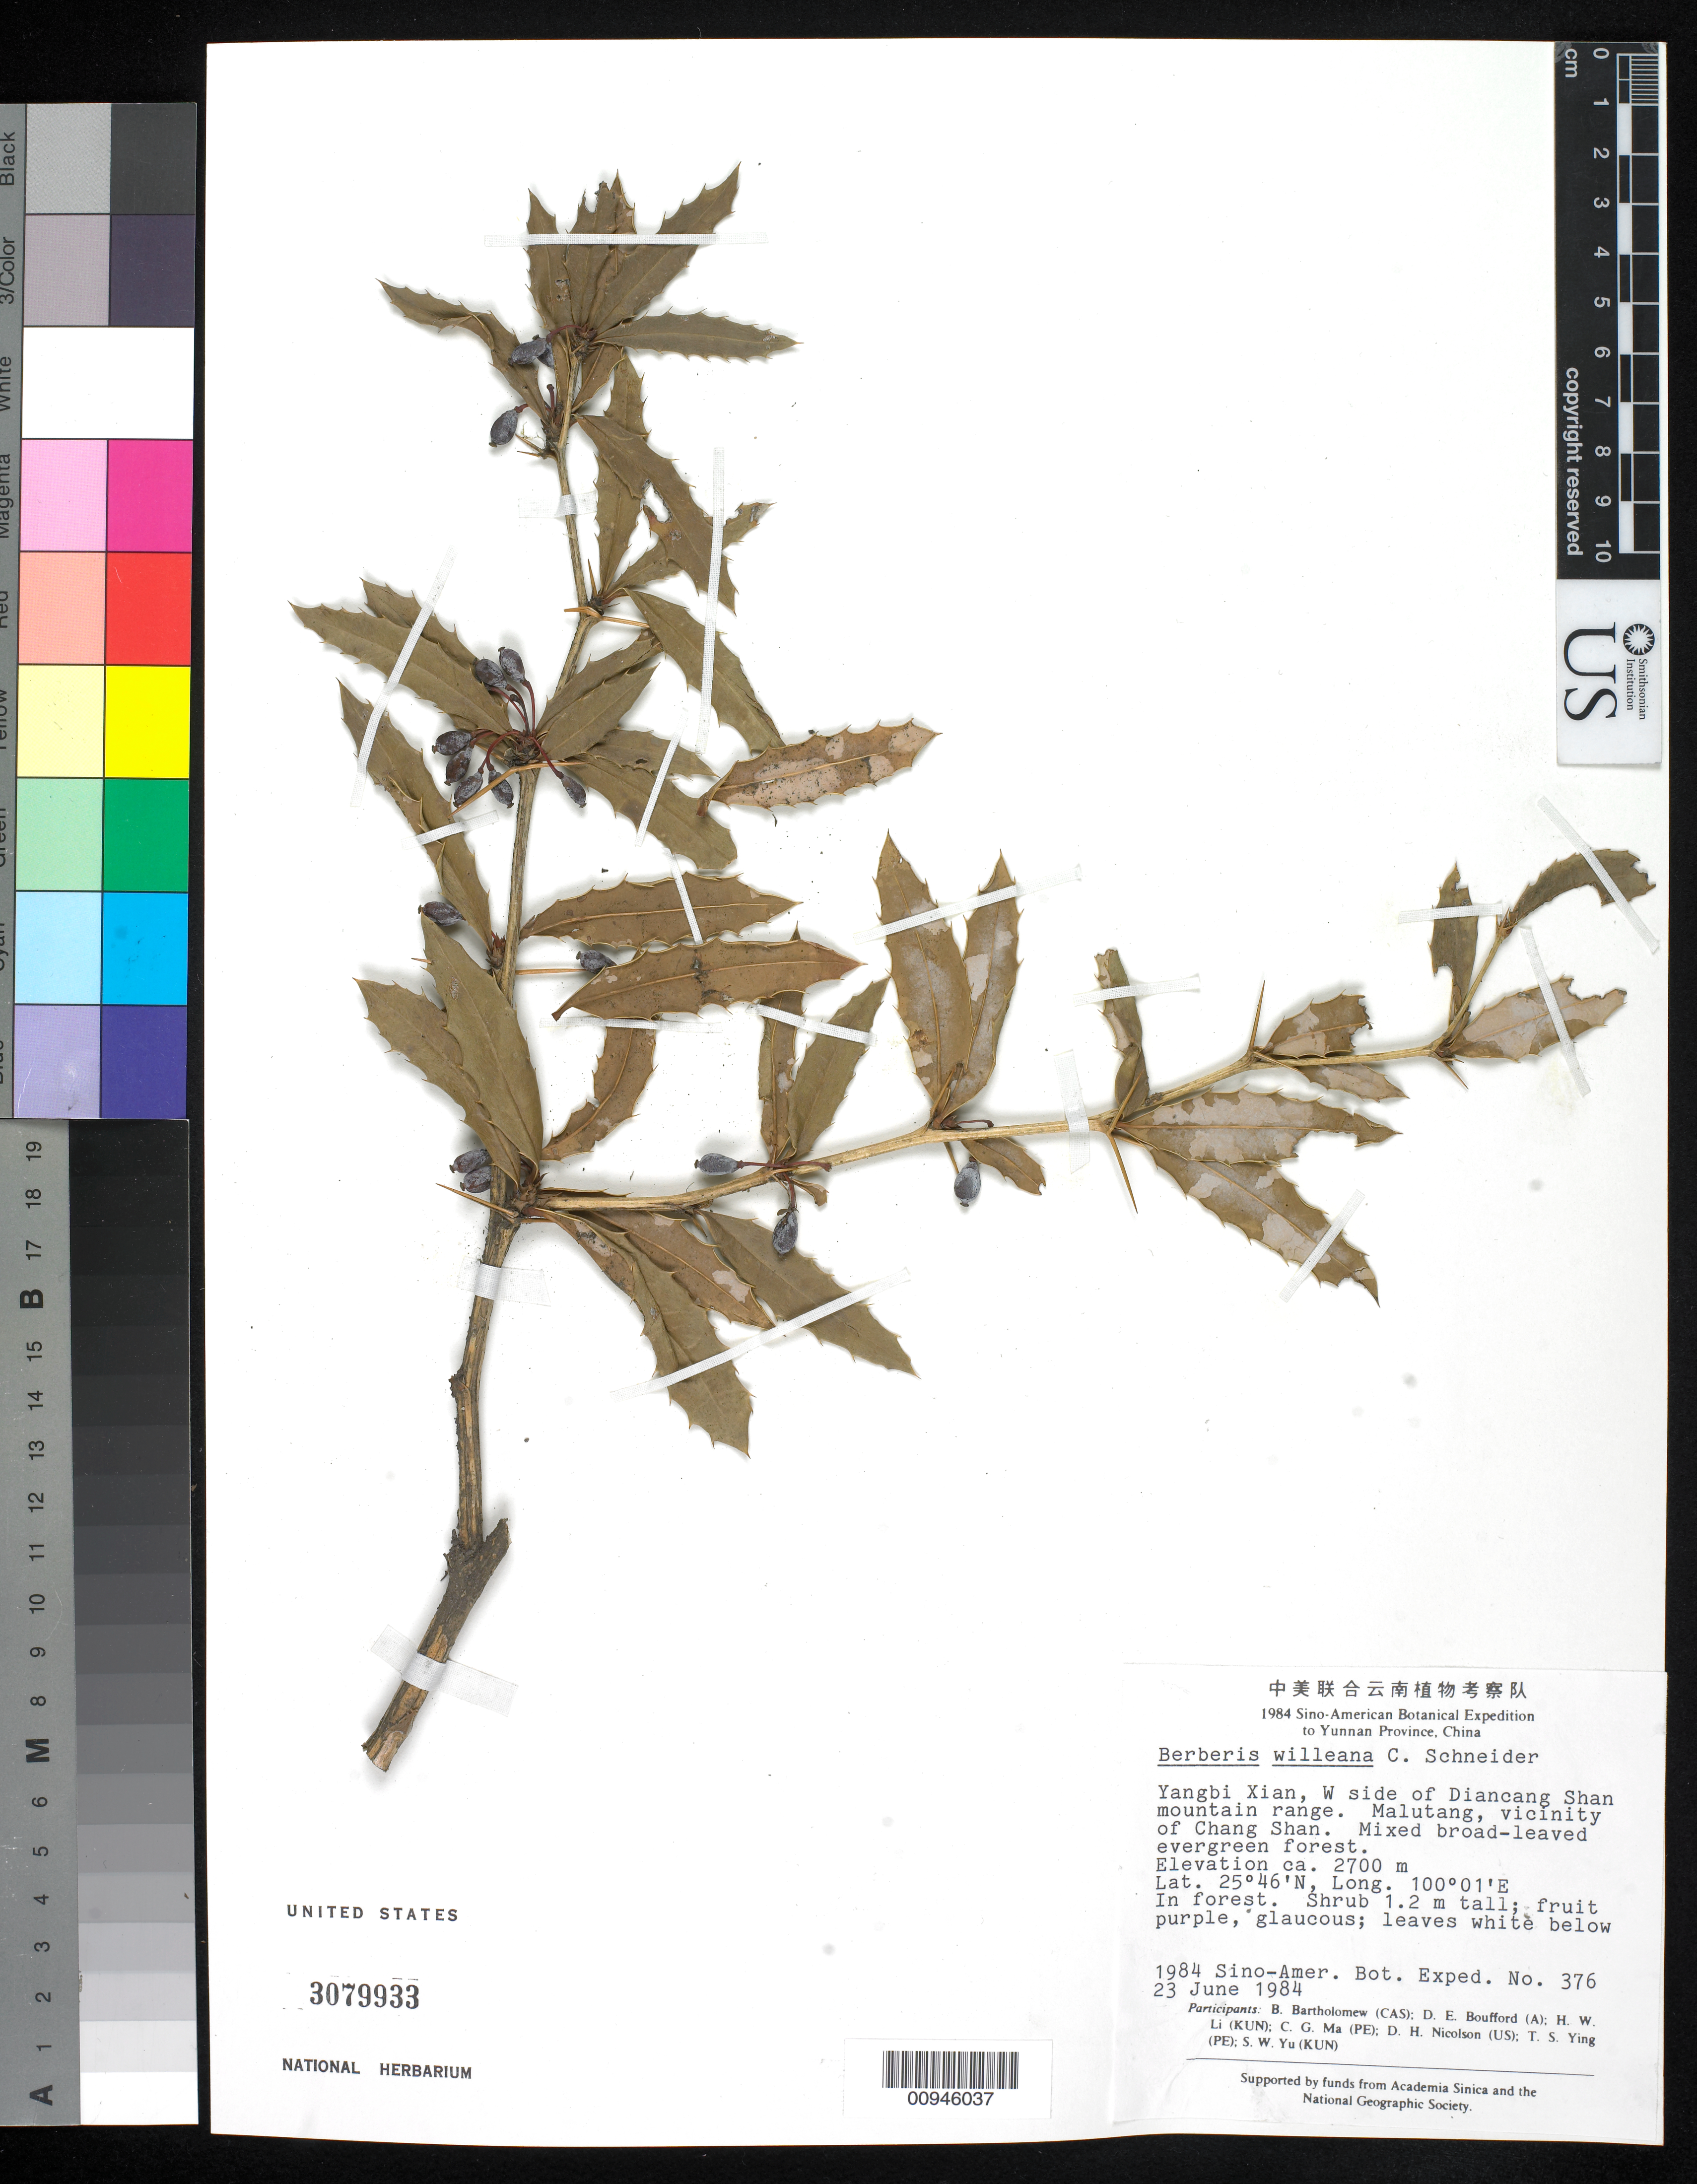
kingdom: Plantae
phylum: Tracheophyta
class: Magnoliopsida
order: Ranunculales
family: Berberidaceae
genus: Berberis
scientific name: Berberis willeana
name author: C.K. Schneid.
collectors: B. M. Bartholomew, D. E. Boufford, H. W. Li, C. Ma, D. H. Nicolson, T. Ying & S. Yu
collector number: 376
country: China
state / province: Yunnan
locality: Yangbi Xian, W side of Diancang Shan mountain range, Malutang, Chang Shan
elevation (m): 2700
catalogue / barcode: US 3079933